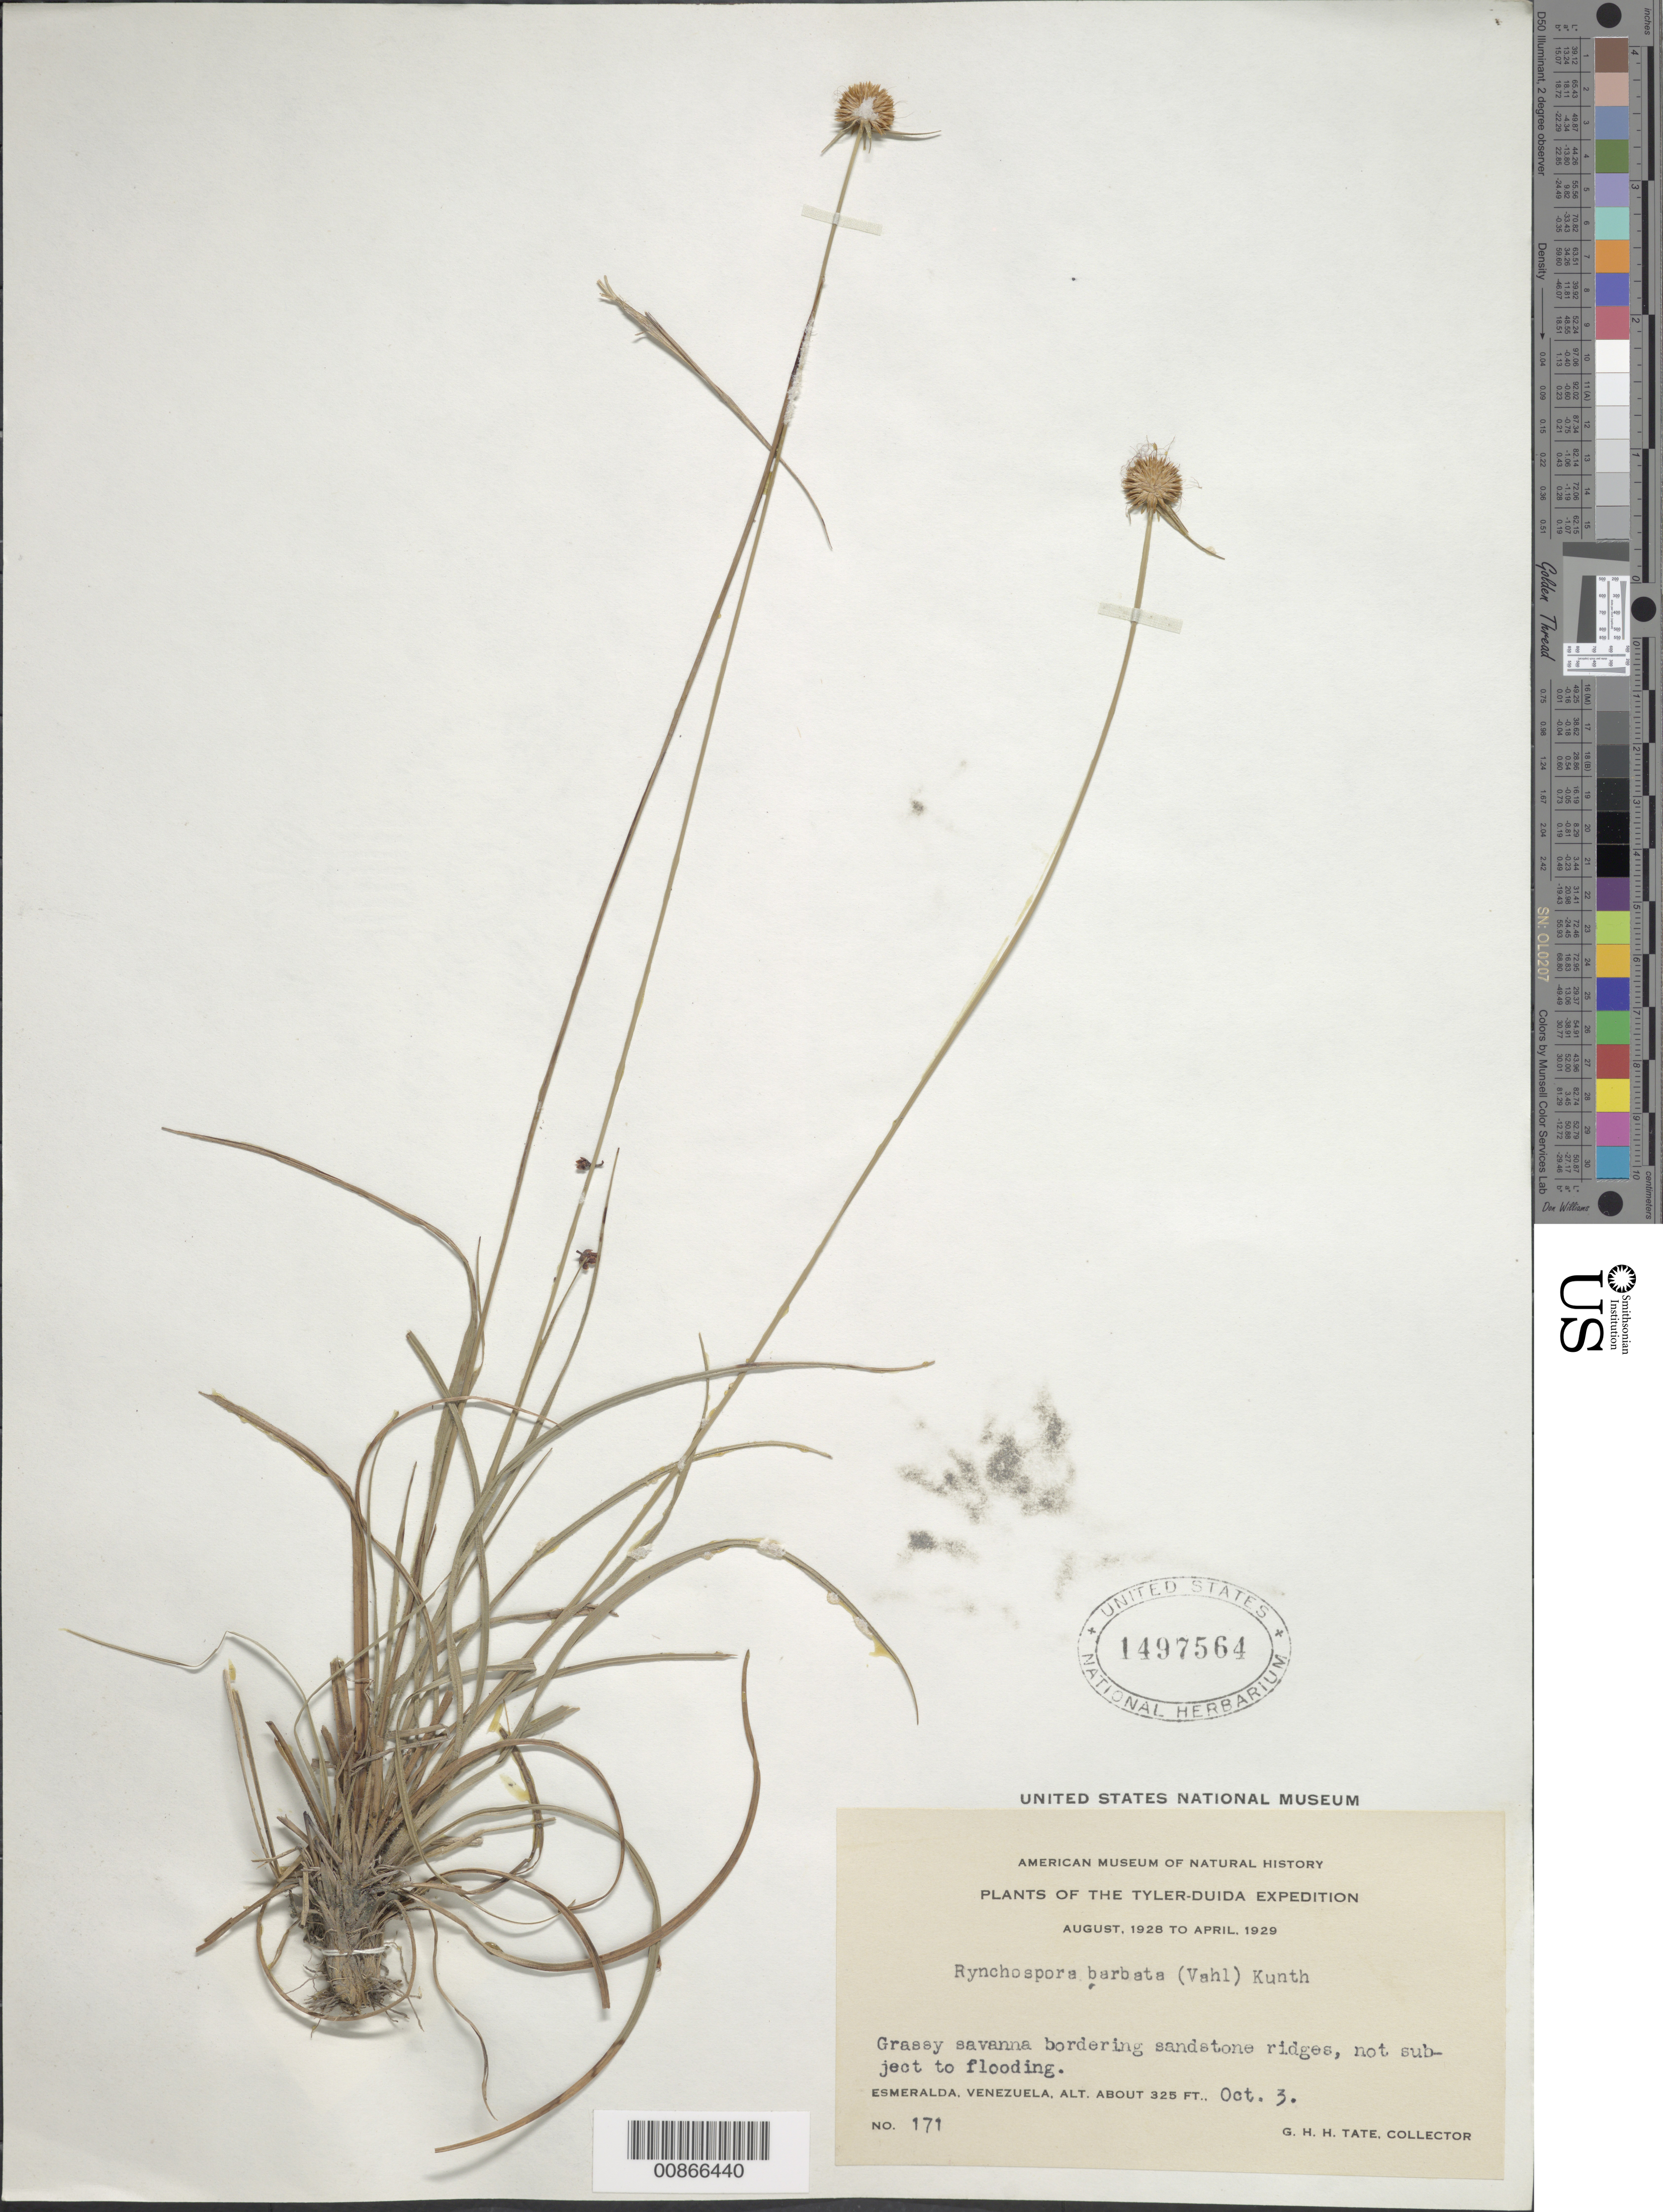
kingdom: Plantae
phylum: Tracheophyta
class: Liliopsida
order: Poales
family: Cyperaceae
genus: Rhynchospora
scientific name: Rhynchospora barbata var. barbata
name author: (Vahl) Kunth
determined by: Alves, K.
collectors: G. H. H.Tate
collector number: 171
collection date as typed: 3-Oct-27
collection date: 1927-10-03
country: Venezuela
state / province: Amazonas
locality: Esmeralda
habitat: Grassy savanna bordering sandstone ridges, not subject to flooding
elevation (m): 99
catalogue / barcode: US 1497564